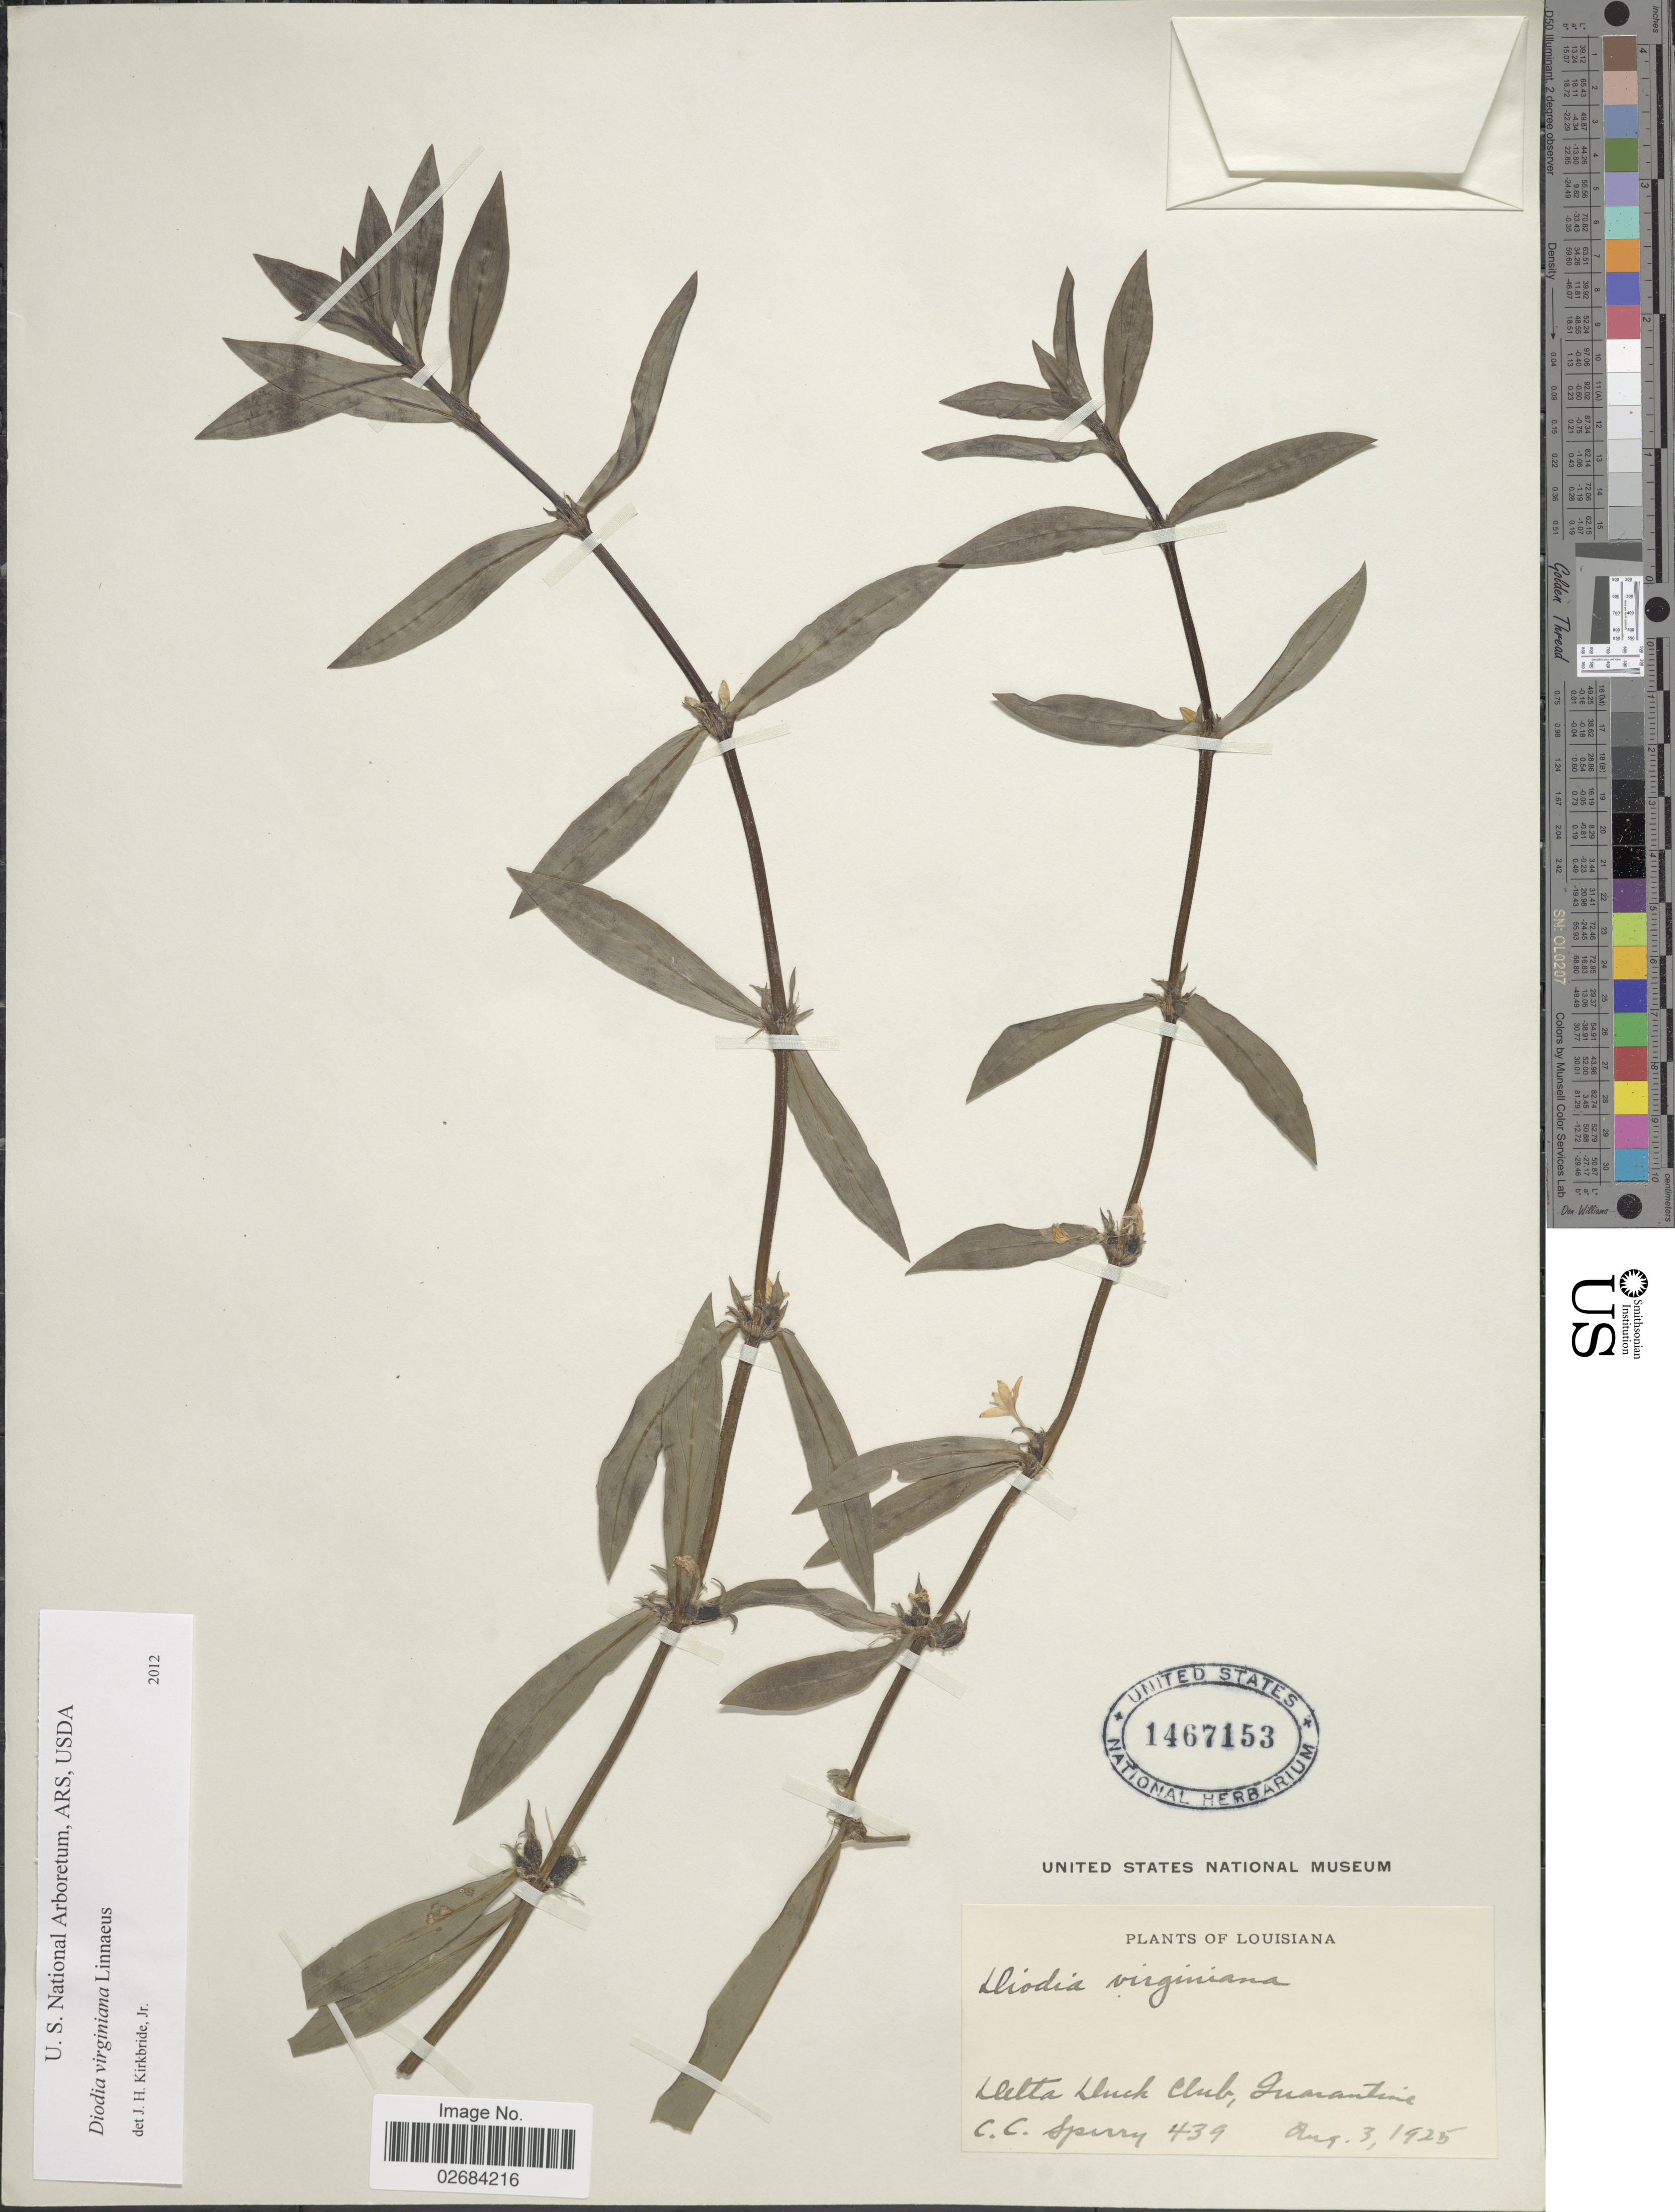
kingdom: Plantae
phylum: Tracheophyta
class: Magnoliopsida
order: Gentianales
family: Rubiaceae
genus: Diodia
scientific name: Diodia virginiana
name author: L.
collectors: C. C. Sperry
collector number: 439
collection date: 1925-08-03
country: United States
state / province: Louisiana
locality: Delta Duck Club, Quarantine.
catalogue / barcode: US 1467153